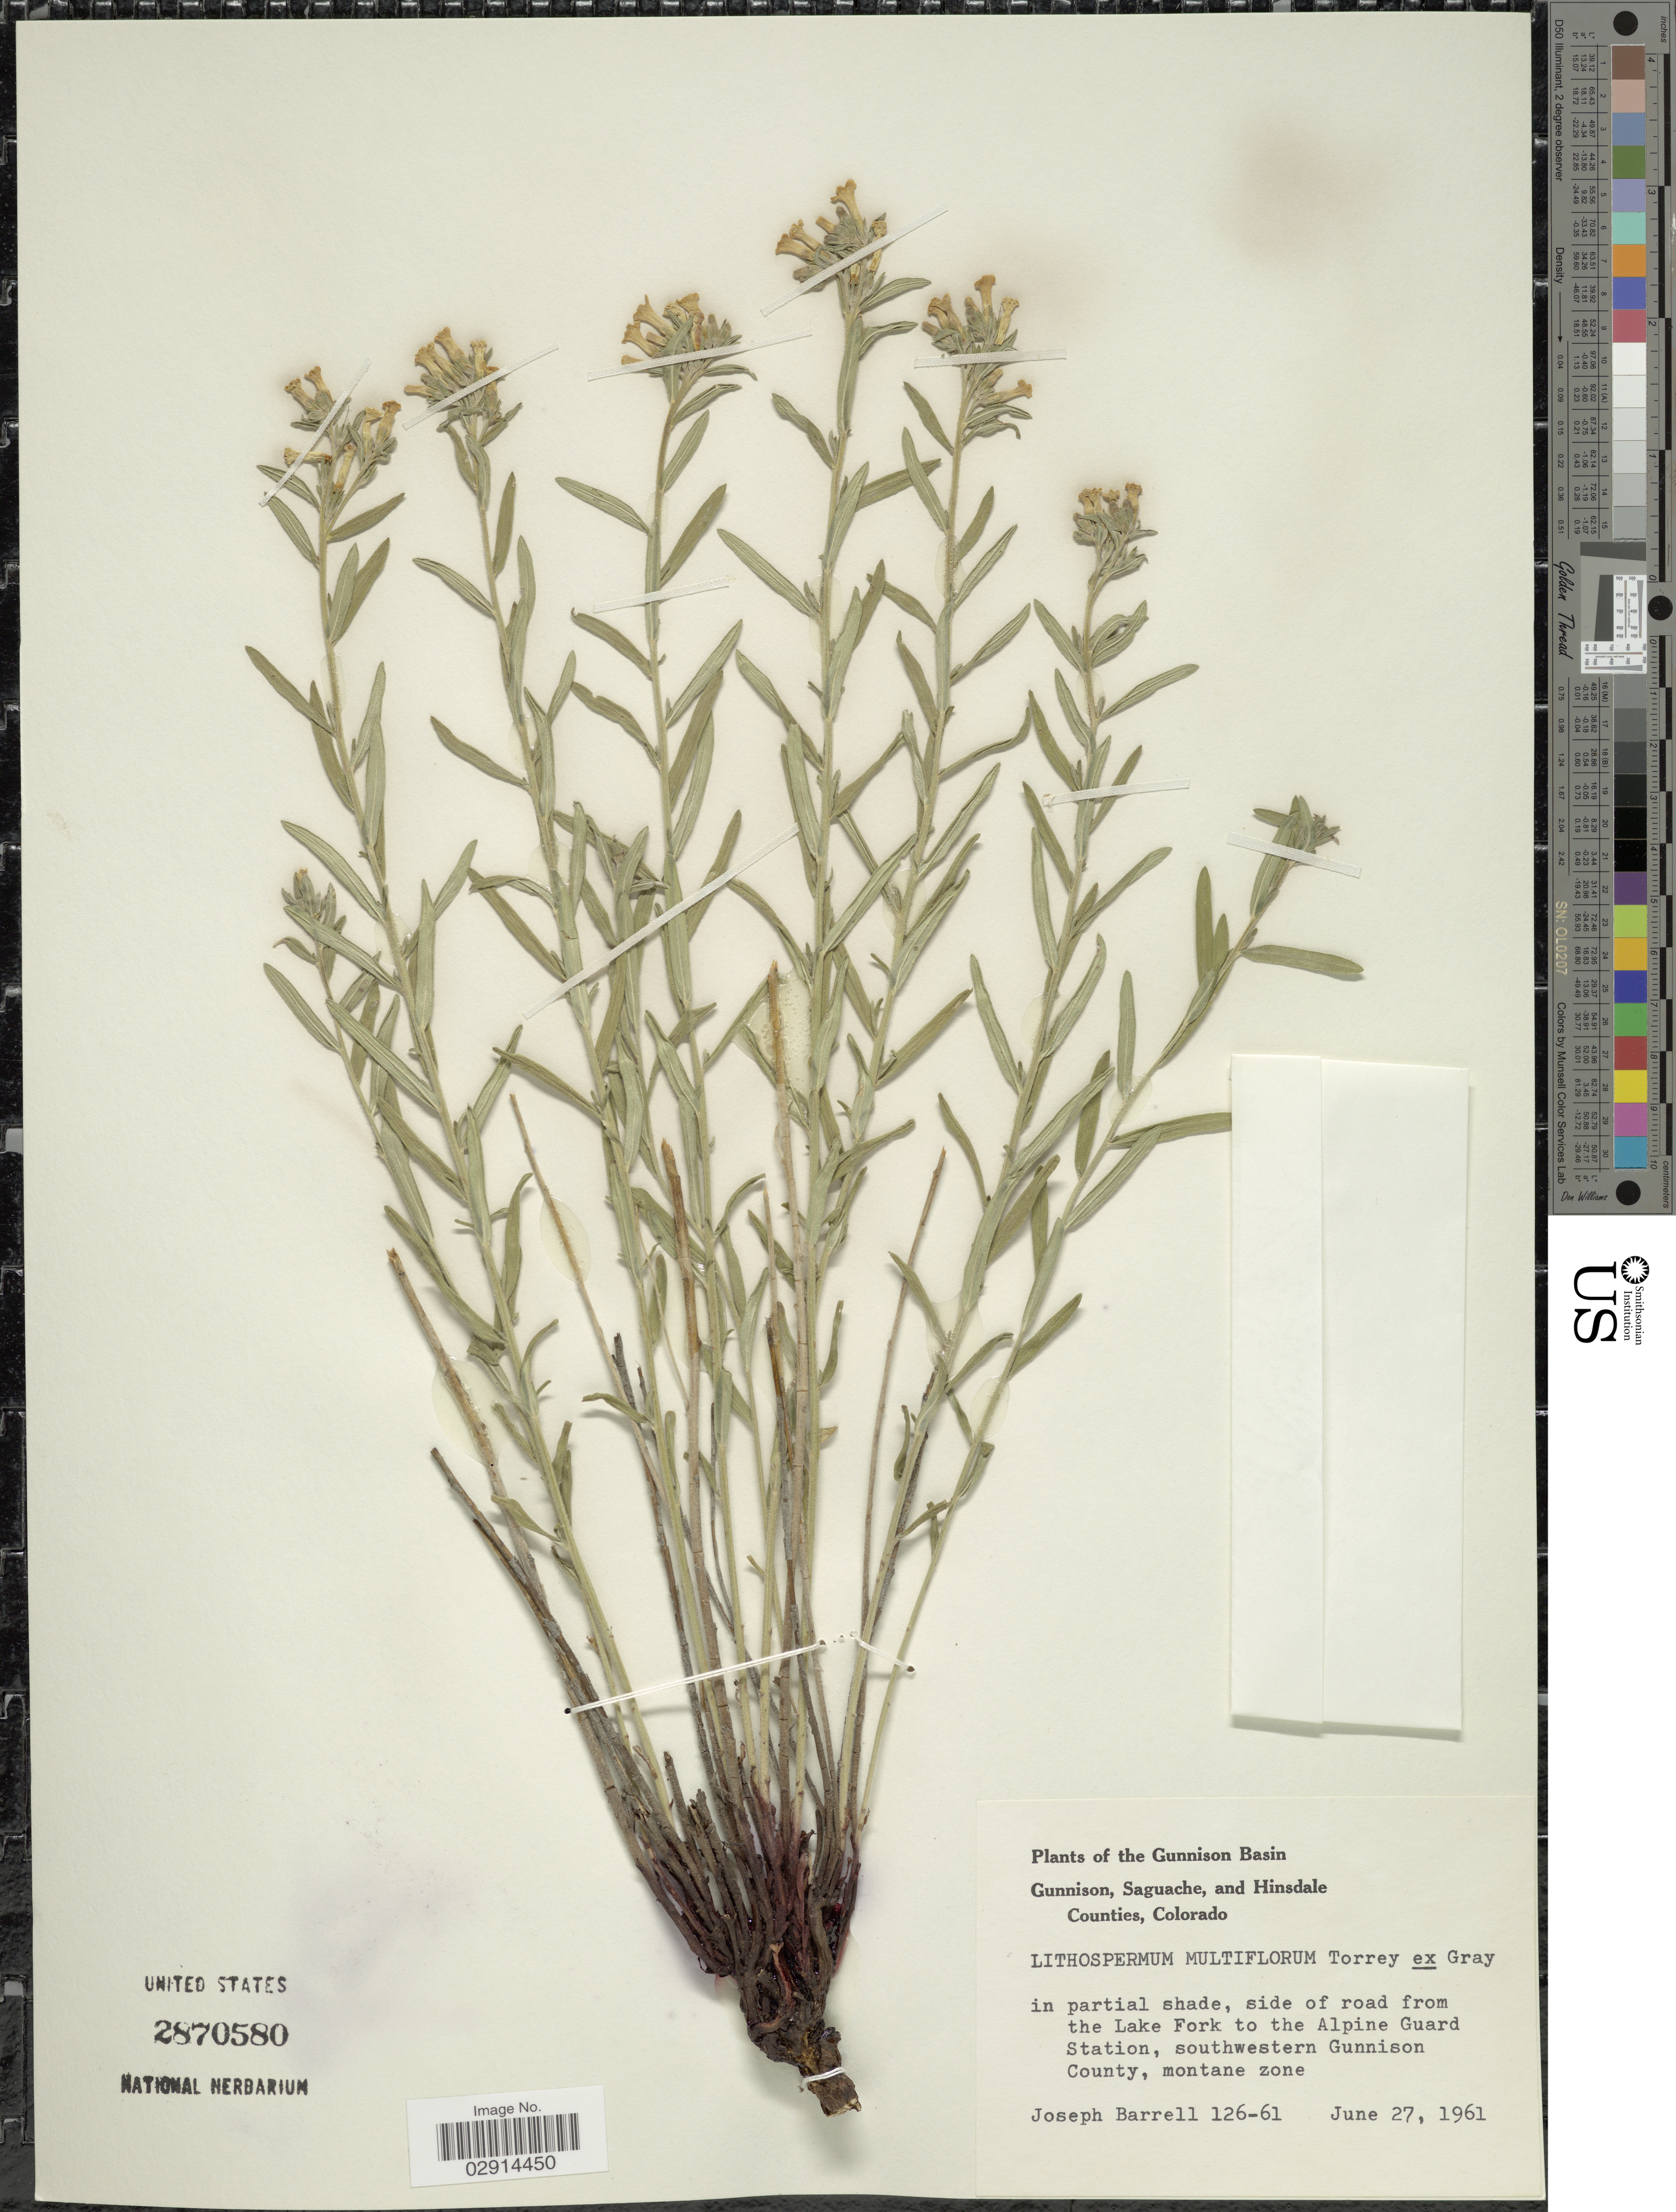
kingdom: Plantae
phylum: Tracheophyta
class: Magnoliopsida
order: Boraginales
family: Boraginaceae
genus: Lithospermum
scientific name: Lithospermum multiflorum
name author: Torr. ex A. Gray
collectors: J. Barrell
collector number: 126-61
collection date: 1961-06-27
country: United States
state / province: Colorado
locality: The Gunnison Basin, Gunnison, Saguache, and Hinsdale Counties, side of road from the Lake Fork to the Alpine Guard Station, southwestern Gunnison County, montane zone.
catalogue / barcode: US 2870580